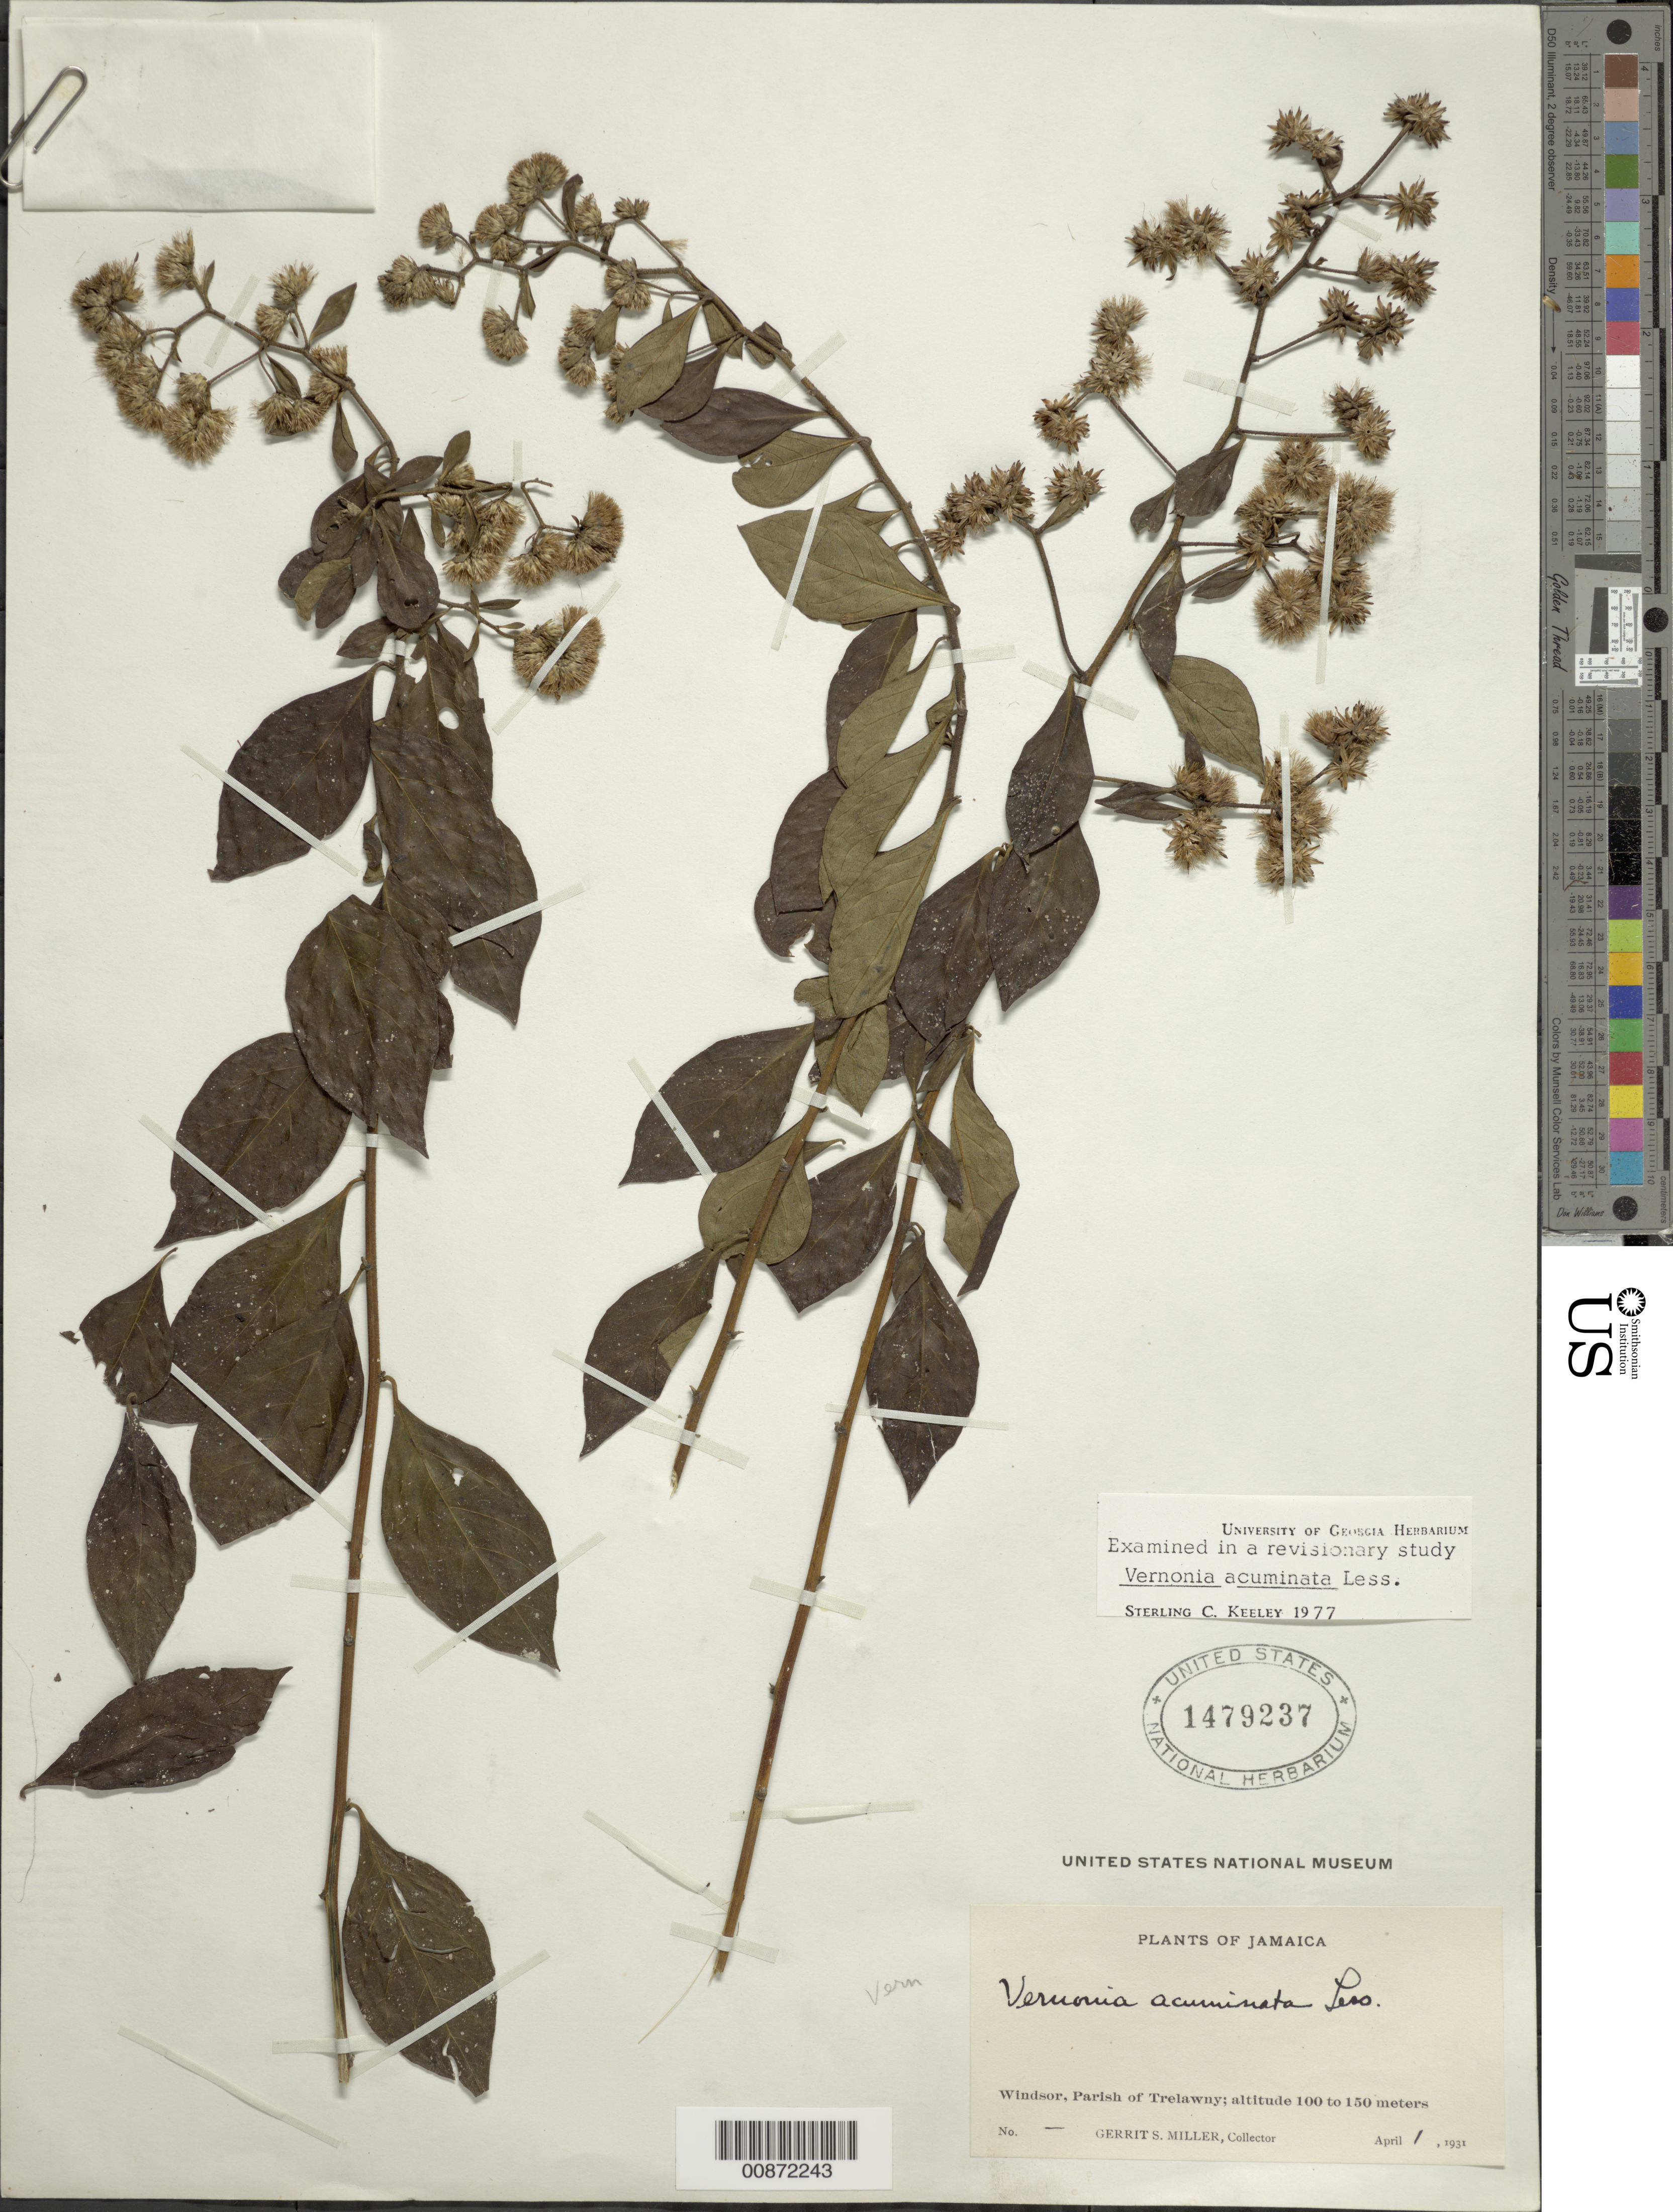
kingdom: Plantae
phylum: Tracheophyta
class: Magnoliopsida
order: Asterales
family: Asteraceae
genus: Lepidaploa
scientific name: Lepidaploa acuminata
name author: (Less.) H. Rob.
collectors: G. S. Miller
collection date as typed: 01 Apr 1931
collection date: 1931-04-01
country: Jamaica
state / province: Trelawny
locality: Windsor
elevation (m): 100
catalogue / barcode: US 1479237